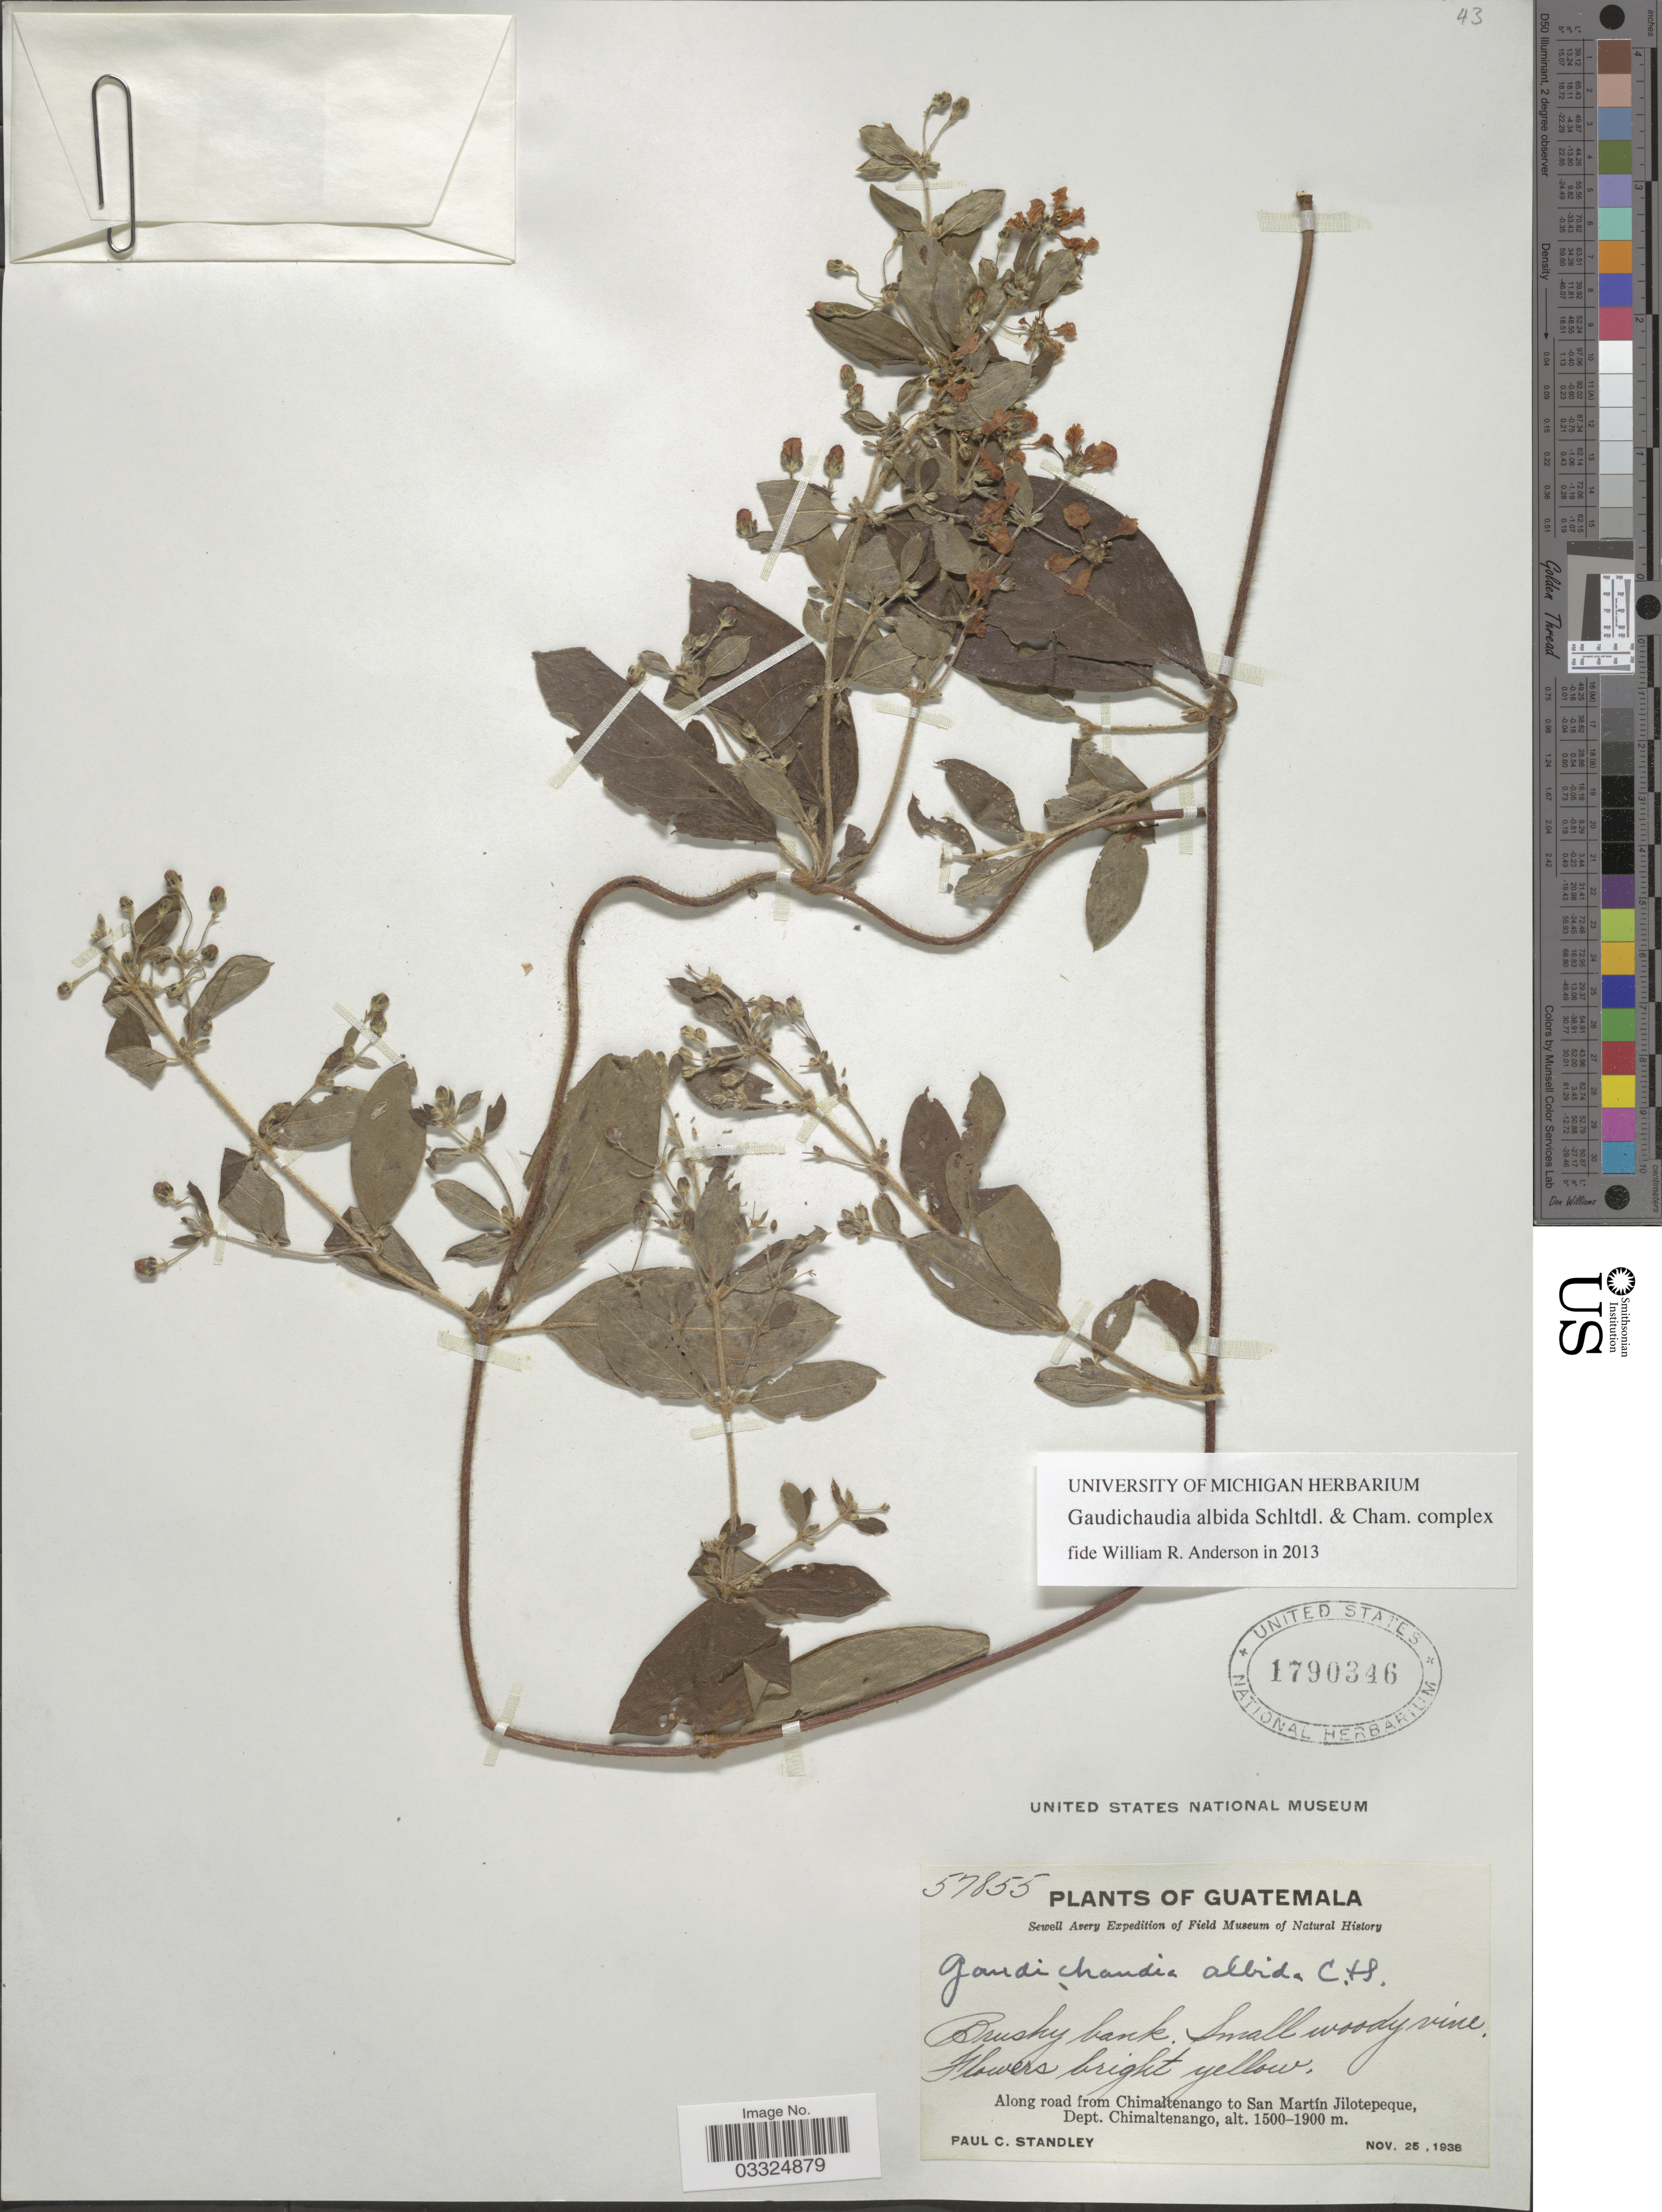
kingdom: Plantae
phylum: Tracheophyta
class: Magnoliopsida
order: Malpighiales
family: Malpighiaceae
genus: Gaudichaudia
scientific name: Gaudichaudia albida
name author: Schltdl. & Cham.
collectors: P. C. Standley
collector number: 57855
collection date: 1938-11-25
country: Guatemala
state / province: Chimaltenango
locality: Along road from Chimaltenango to San Martín Jilotepeque, Dept. Chimaltenango.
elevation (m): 1500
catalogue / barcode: US 1790346